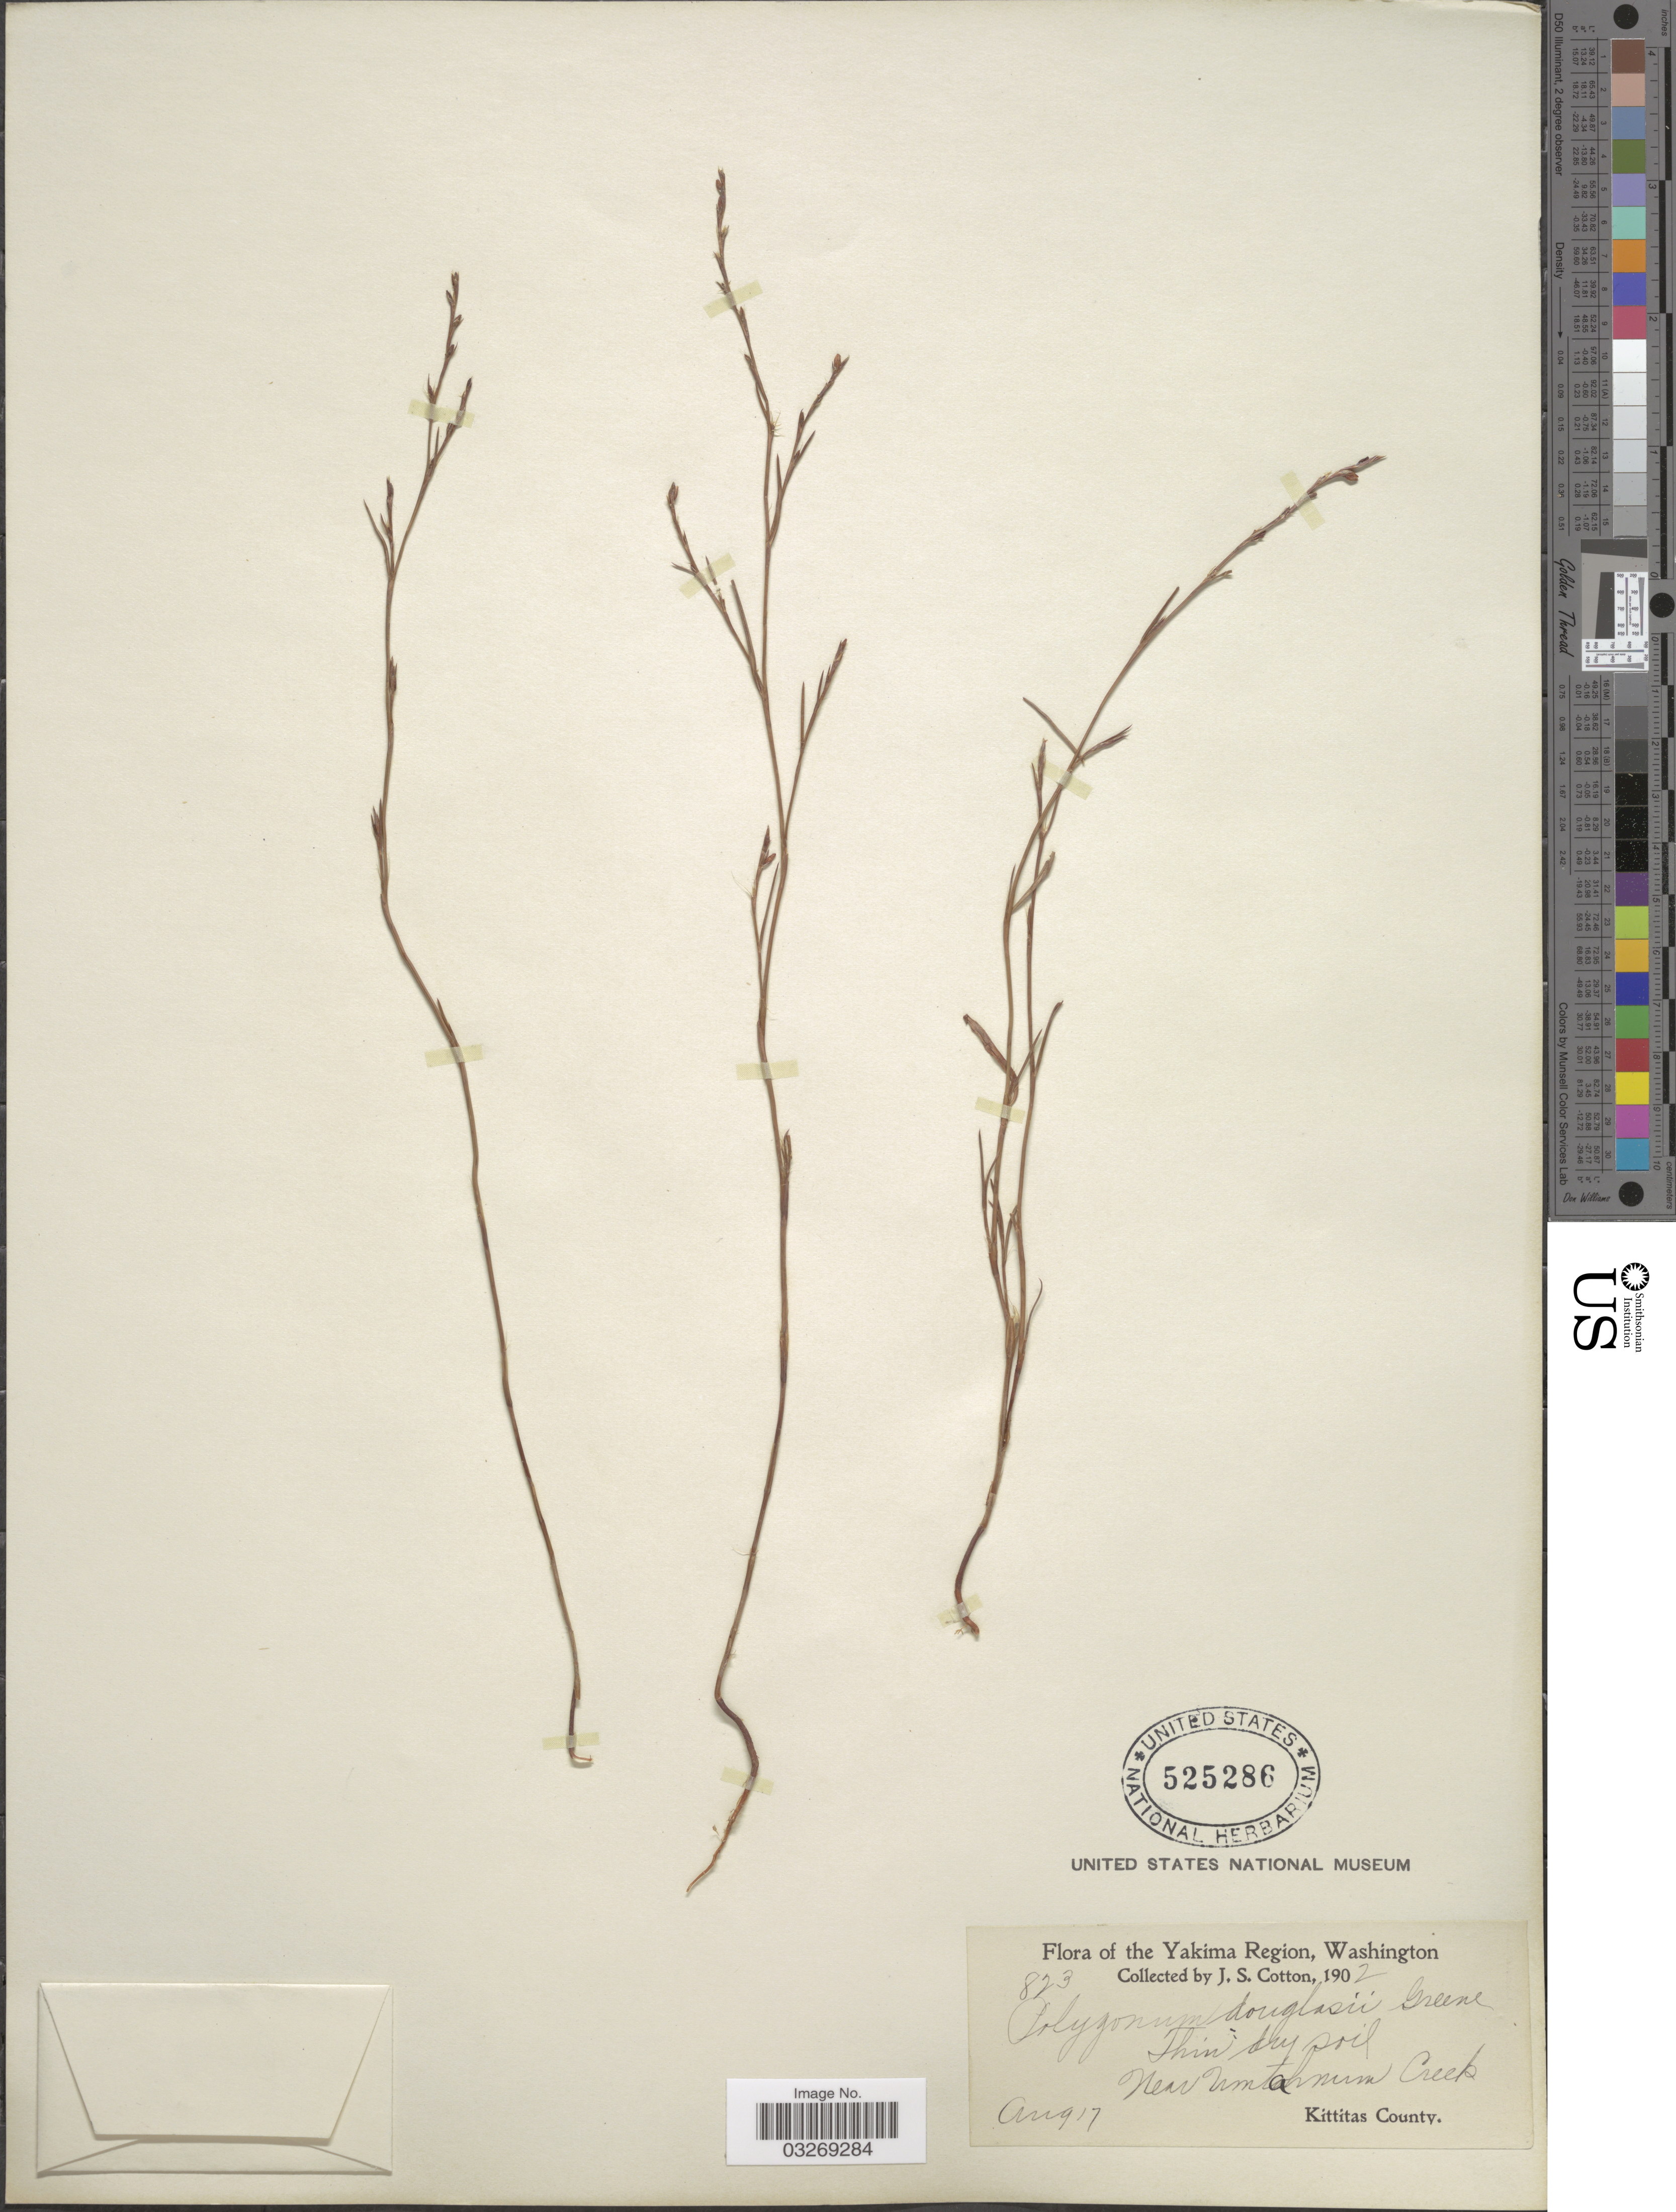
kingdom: Plantae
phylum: Tracheophyta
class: Magnoliopsida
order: Caryophyllales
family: Polygonaceae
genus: Polygonum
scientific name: Polygonum douglasii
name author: Greene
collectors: J. S. Cotton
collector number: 823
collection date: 1902-08-17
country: United States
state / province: Washington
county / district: Kittitas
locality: The Yakima Region, New Umtahnum Creek, Kittitas County.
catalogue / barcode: US 525286